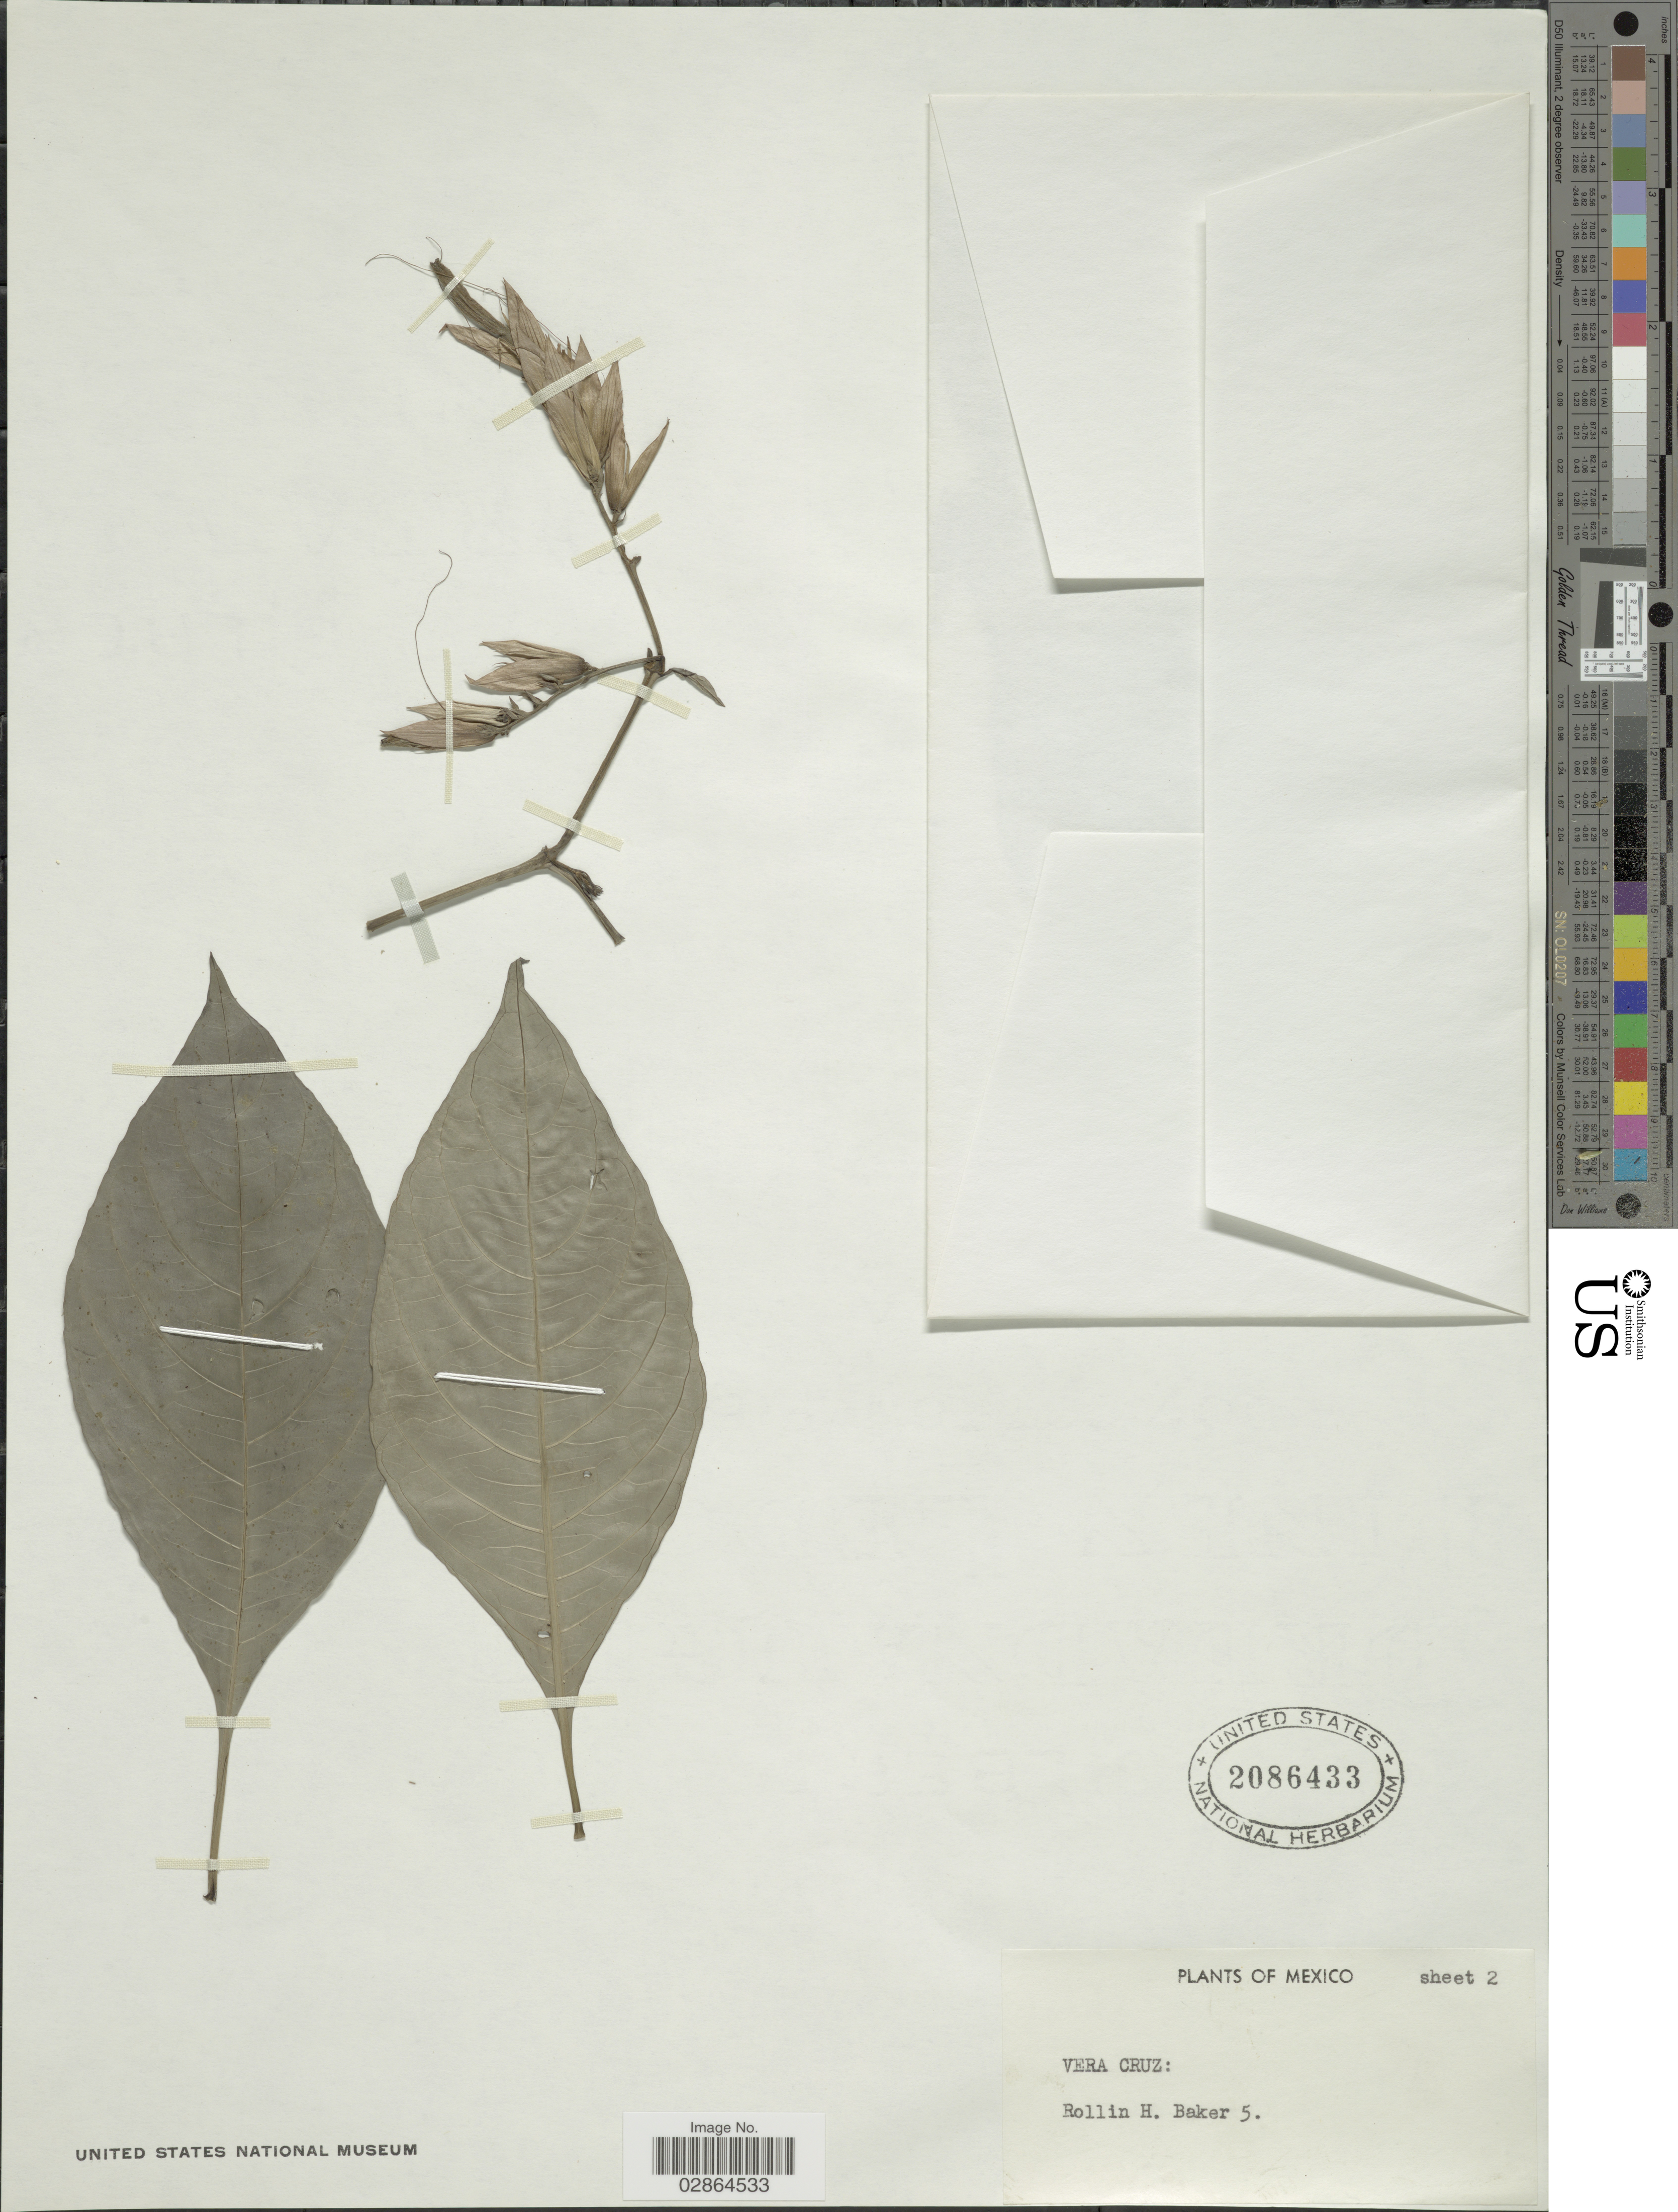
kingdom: Plantae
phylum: Tracheophyta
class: Magnoliopsida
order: Lamiales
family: Acanthaceae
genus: Lophostachys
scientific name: Lophostachys uxpanapensis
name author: Acosta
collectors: R. H. Baker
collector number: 5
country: Mexico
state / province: Veracruz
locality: Vera Cruz.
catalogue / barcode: US 2086433